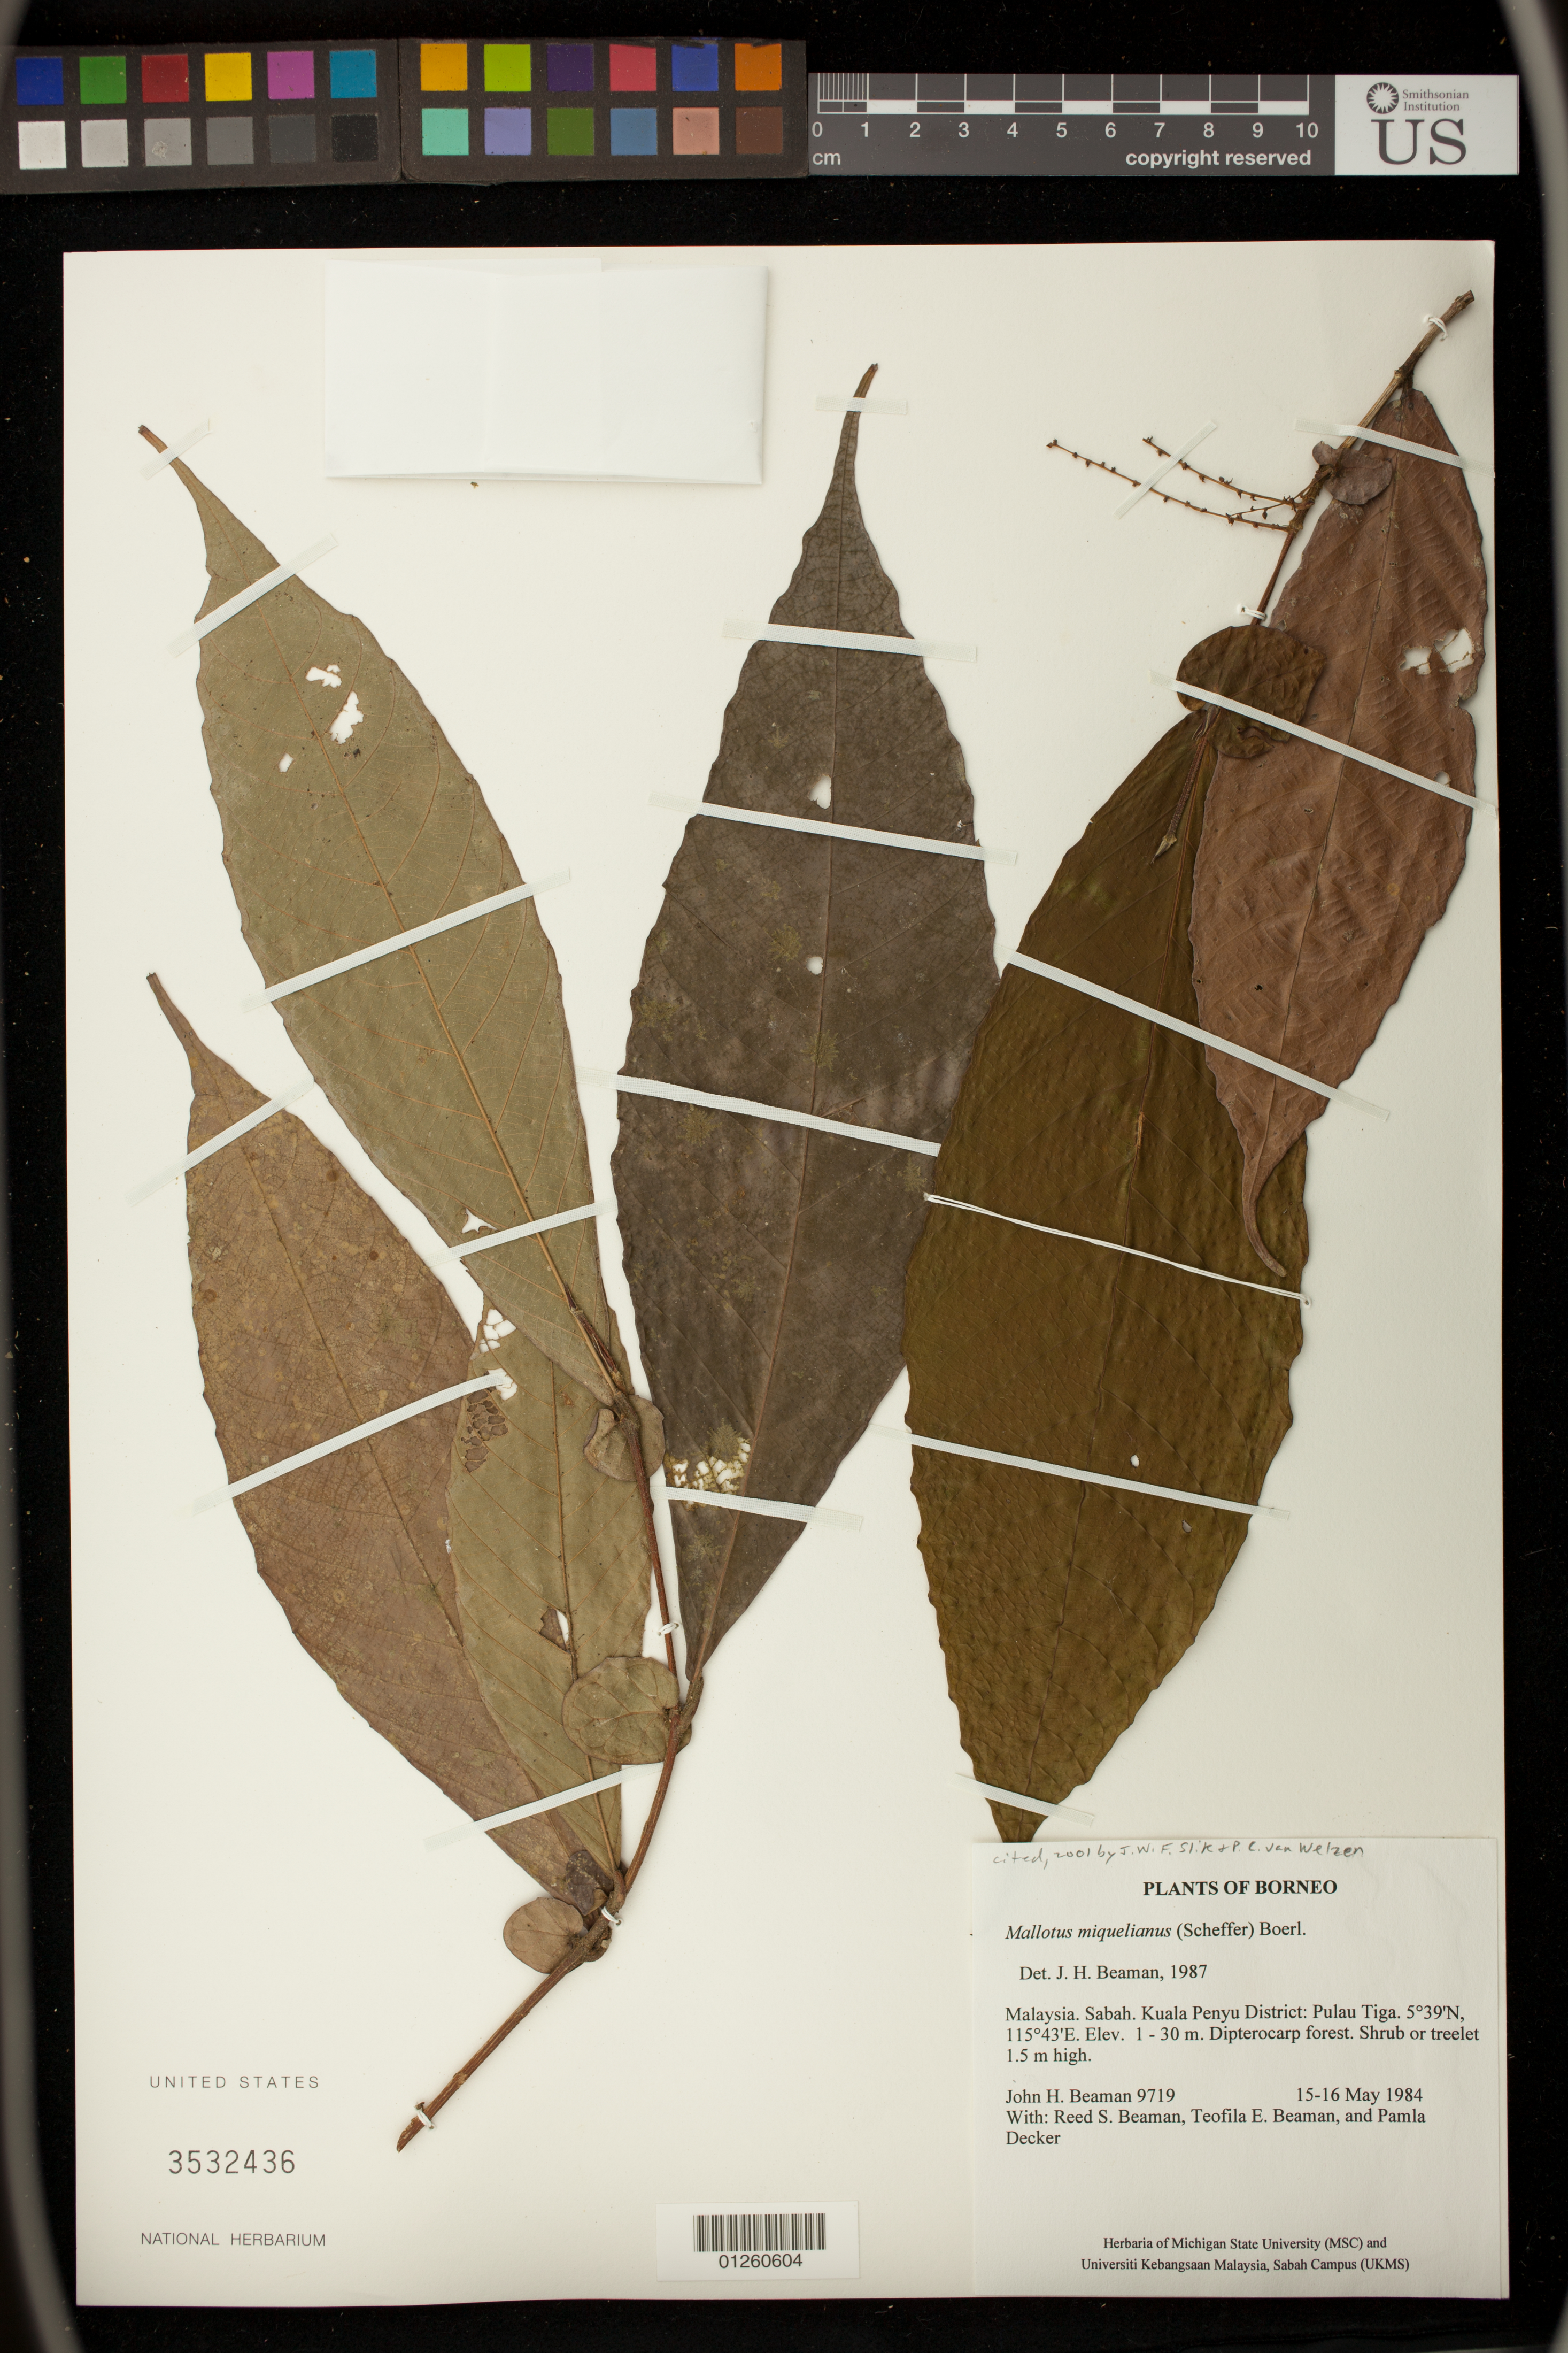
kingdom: Plantae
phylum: Tracheophyta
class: Magnoliopsida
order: Malpighiales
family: Euphorbiaceae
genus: Mallotus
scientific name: Mallotus miquelianus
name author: (Scheff.) Boerl.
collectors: J. H. Beaman, R. S. Beaman, T. E. Beaman & P. Decker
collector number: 9719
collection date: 1984-05-15/1984-05-16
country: Malaysia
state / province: Sabah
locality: Kuala Penyu District: Pulau Tiga. Dipterocarp forest.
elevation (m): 1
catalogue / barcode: US 3532436